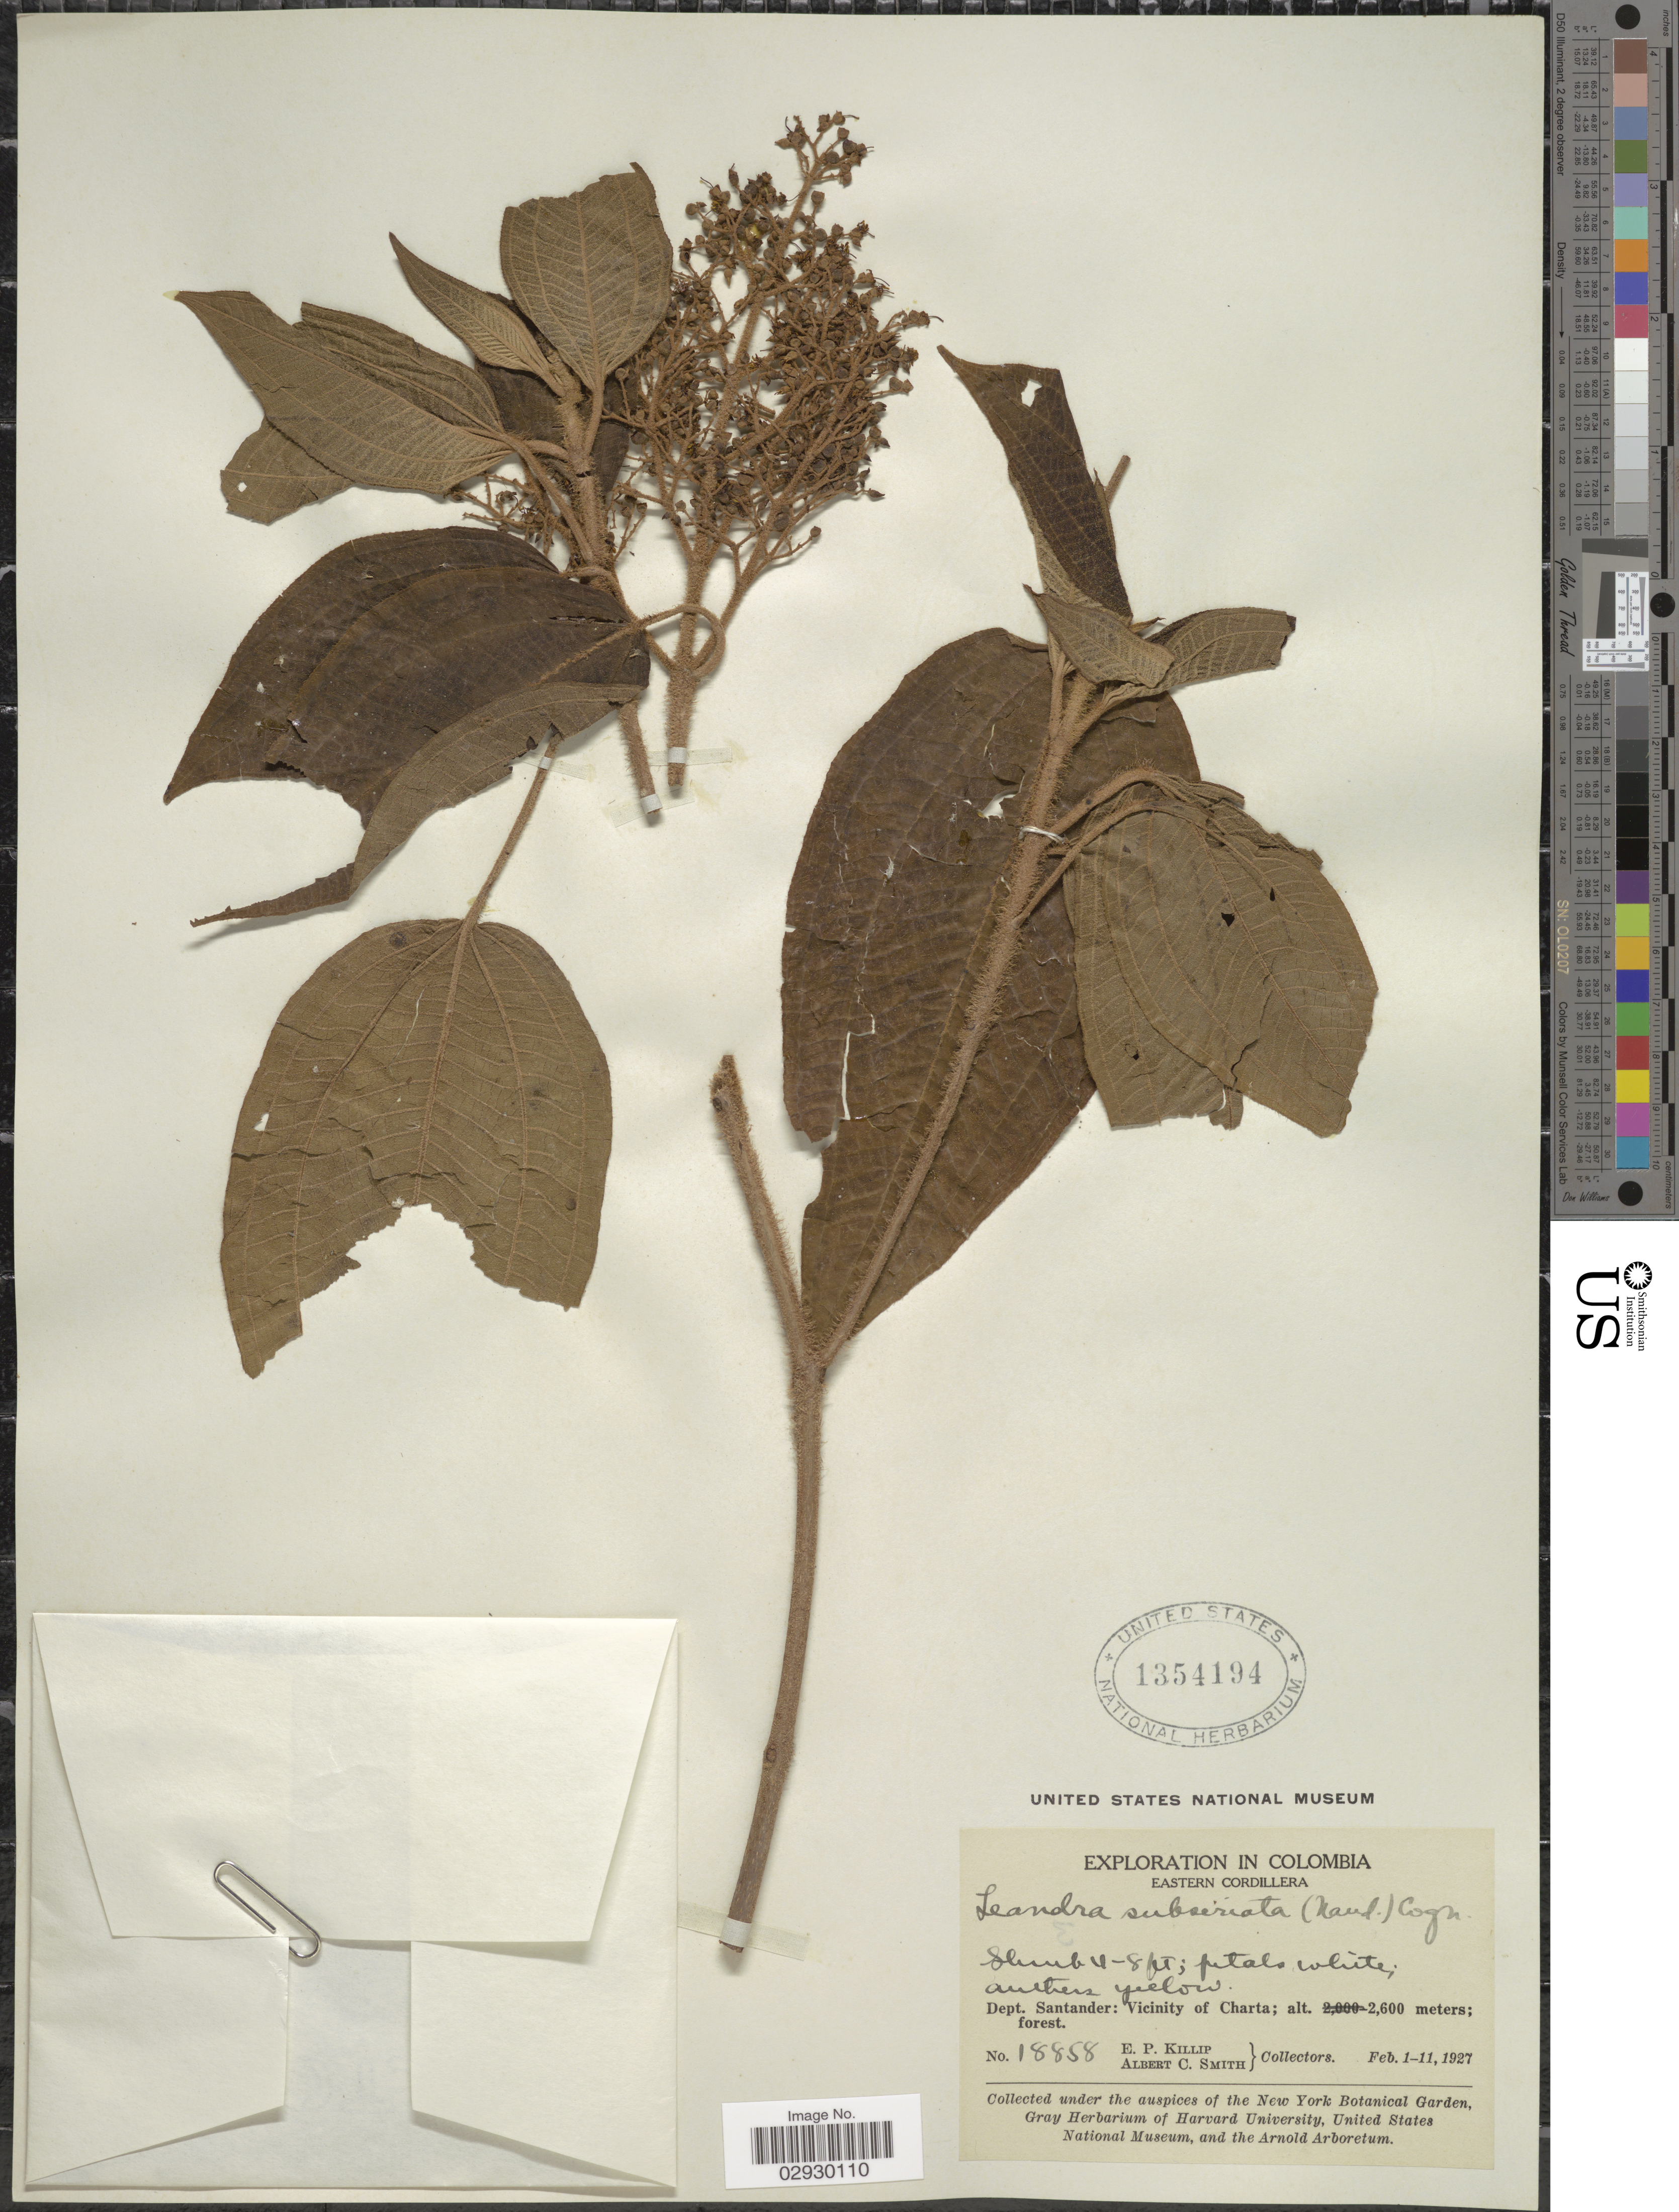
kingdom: Plantae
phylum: Tracheophyta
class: Magnoliopsida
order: Myrtales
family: Melastomataceae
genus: Leandra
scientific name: Leandra subseriata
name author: (Naudin) Cogn.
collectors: E. P. Killip & A. C. Smith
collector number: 18858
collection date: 1927-02-01/1927-02-11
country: Colombia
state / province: Santander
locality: Eastern Cordillera. Dept. Santander: Vicinity of Charta.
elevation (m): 2600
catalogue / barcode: US 1354194